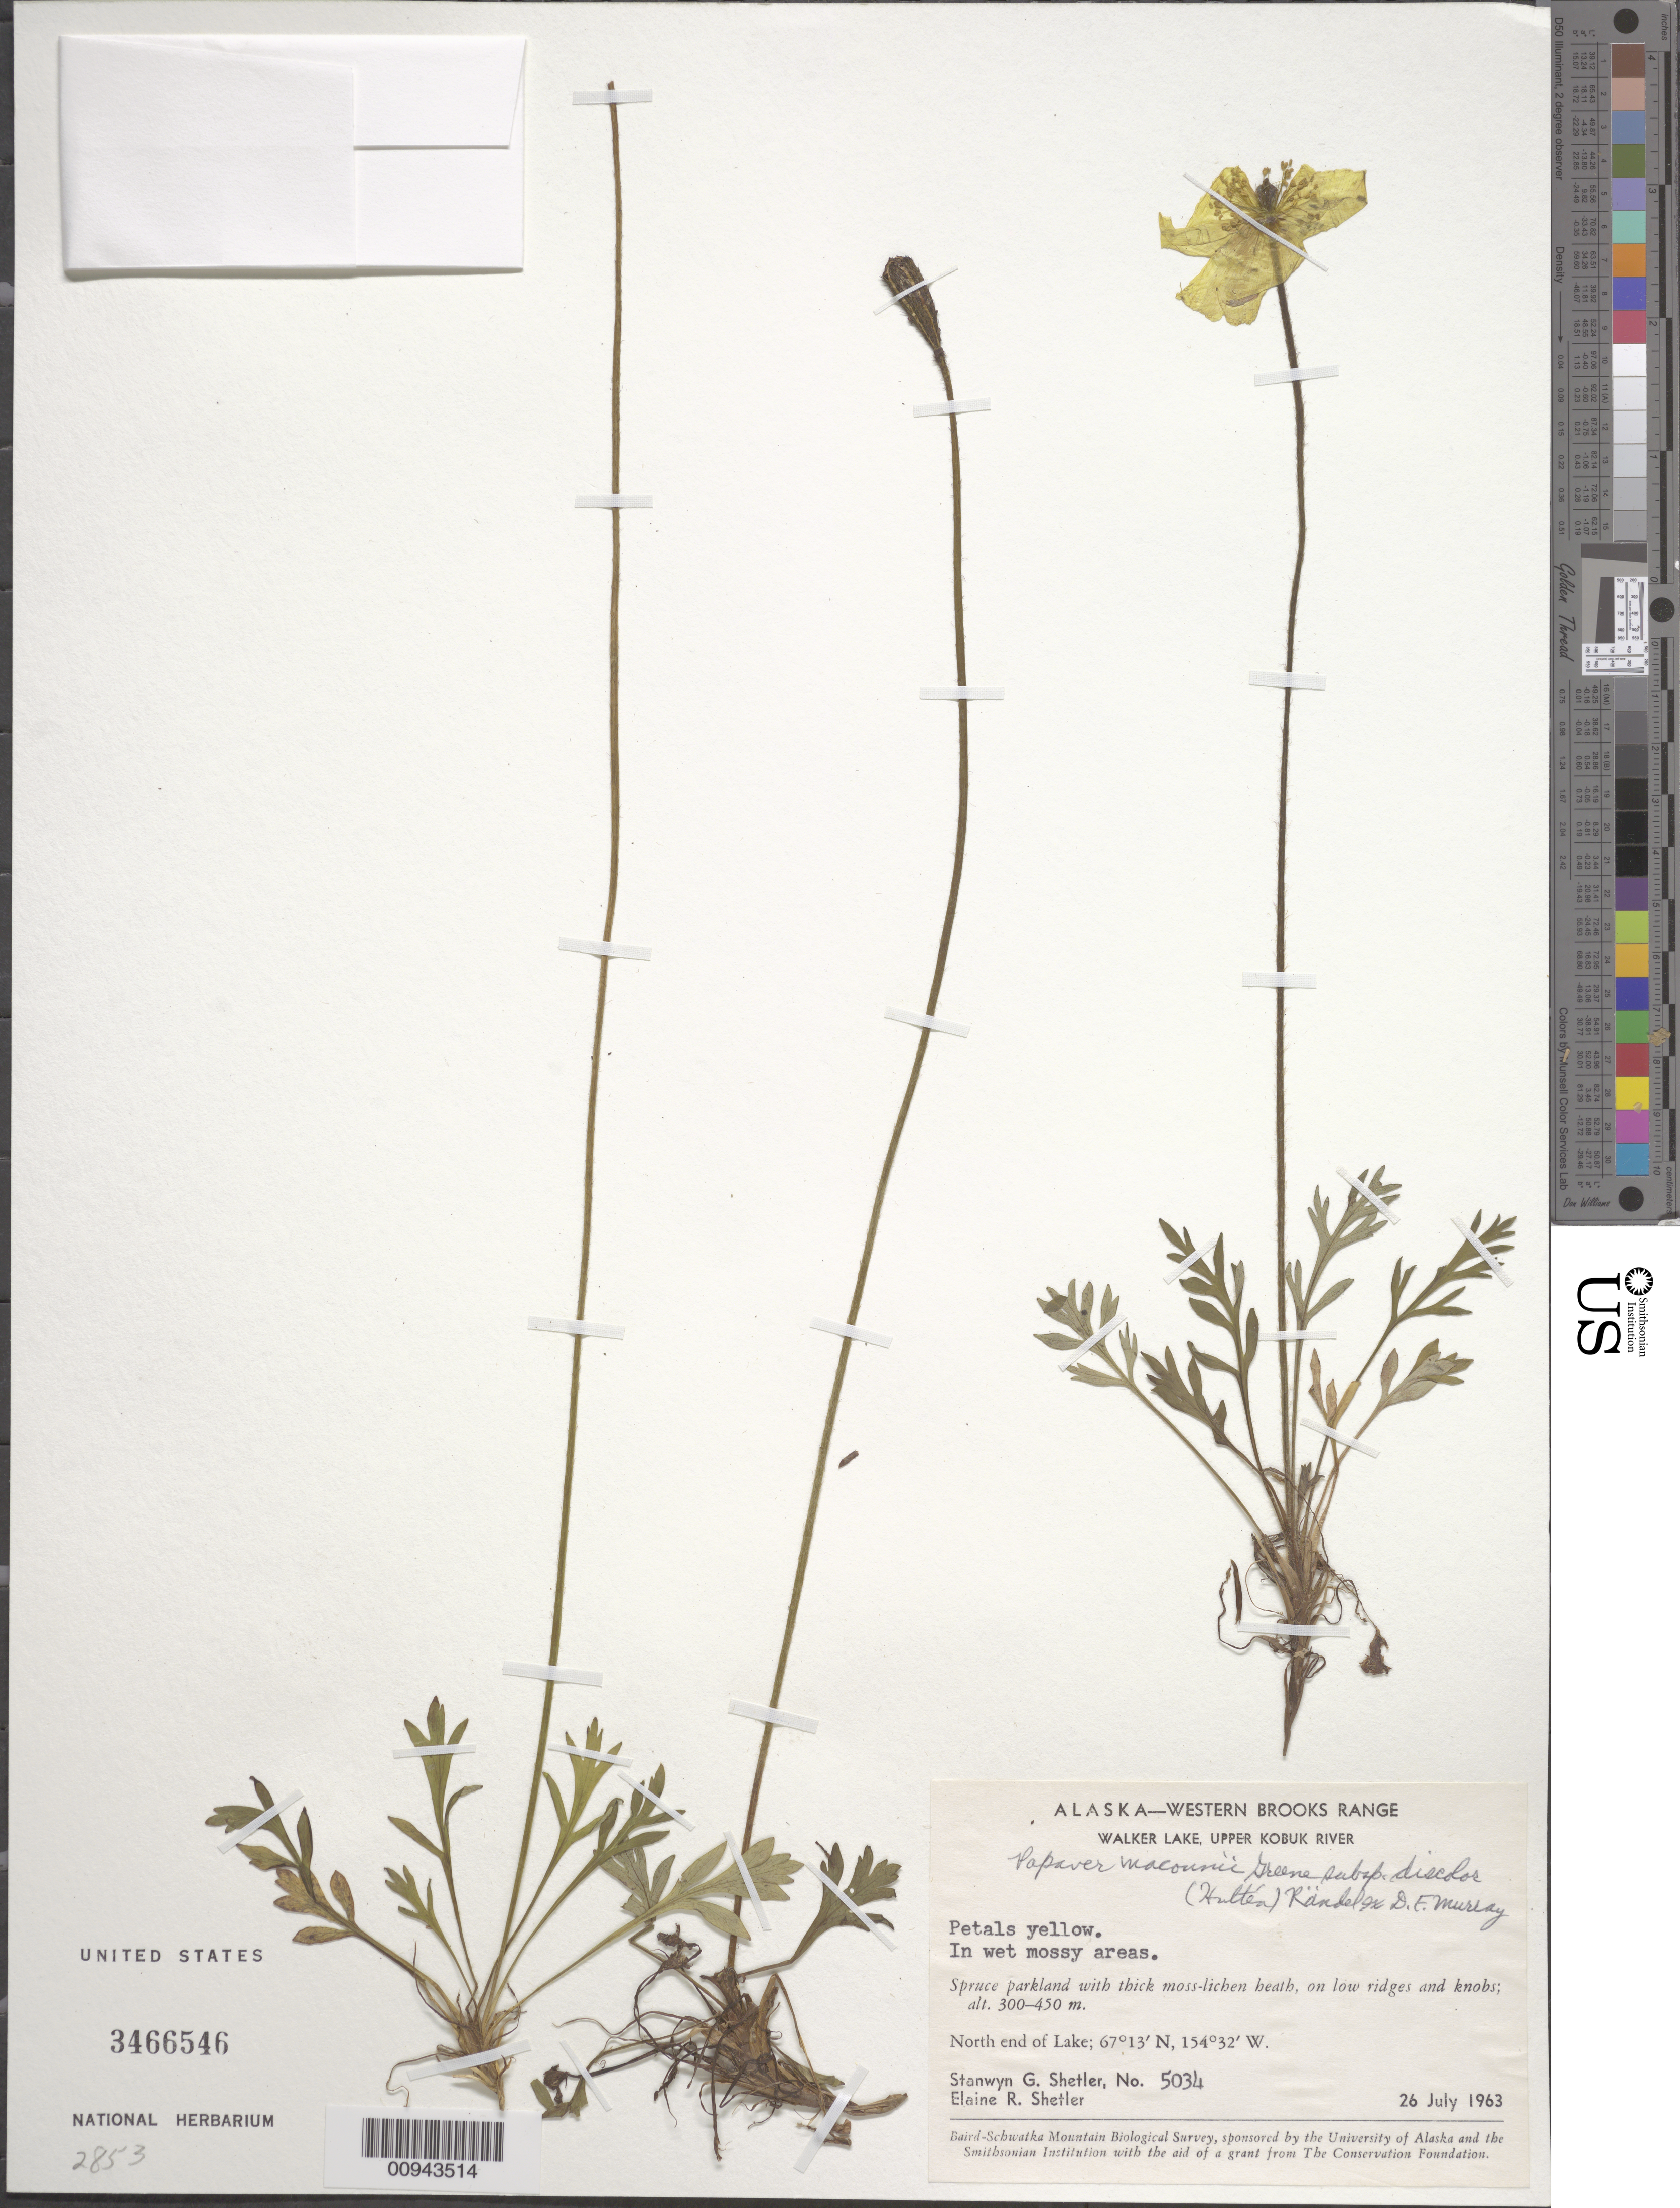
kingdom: Plantae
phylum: Tracheophyta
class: Magnoliopsida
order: Ranunculales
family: Papaveraceae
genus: Papaver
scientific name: Papaver macounii subsp. discolor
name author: (Hultén) Rändel ex D.F. Murray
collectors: S. Shetler & E. R. Shetler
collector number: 5034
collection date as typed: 26 Jul 1963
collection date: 1963-07-26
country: United States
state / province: Alaska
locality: North end of Walker Lake. Western Brooks Range, Upper Kobuk River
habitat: Spruce parkland with thick moss-lichen heath, on low ridge and knobs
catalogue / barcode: US 3466546